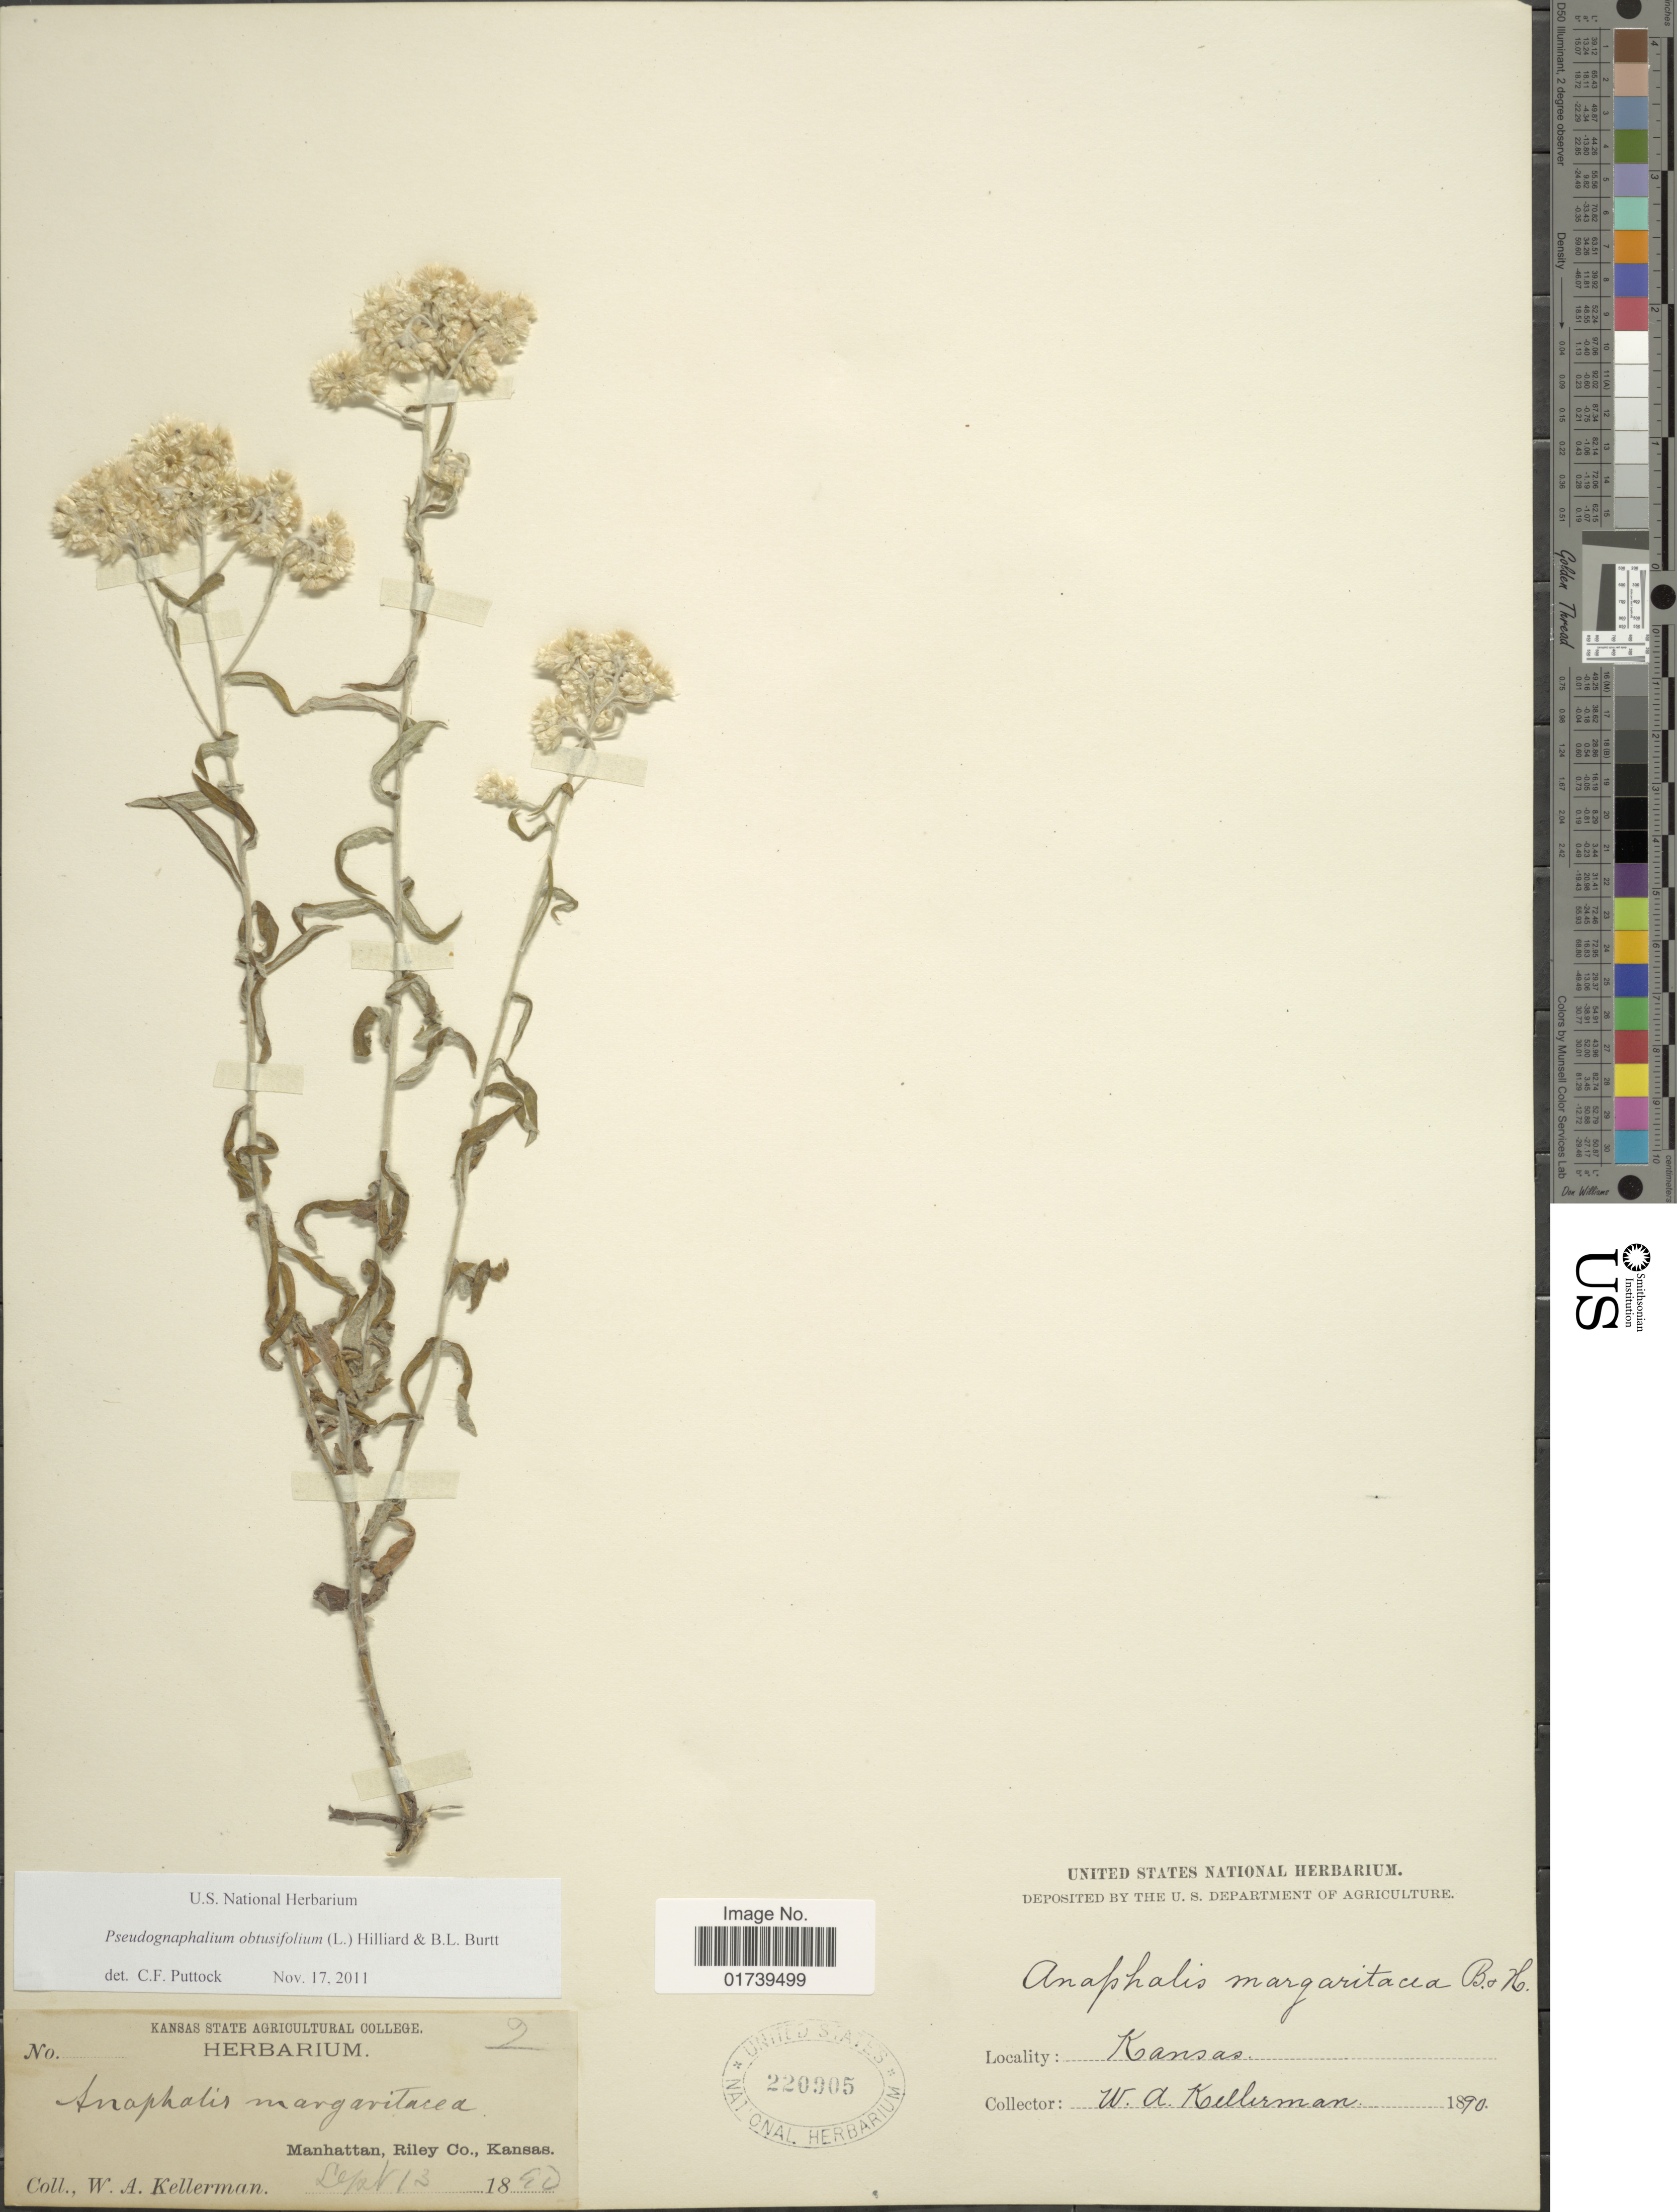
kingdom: Plantae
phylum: Tracheophyta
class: Magnoliopsida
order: Asterales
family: Asteraceae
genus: Pseudognaphalium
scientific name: Pseudognaphalium obtusifolium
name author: (L.) Hilliard & B.L. Burtt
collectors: W. Kellerman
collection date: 1890-09-13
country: United States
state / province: Kansas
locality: Manhattan, Riley Co.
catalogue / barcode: US 220905